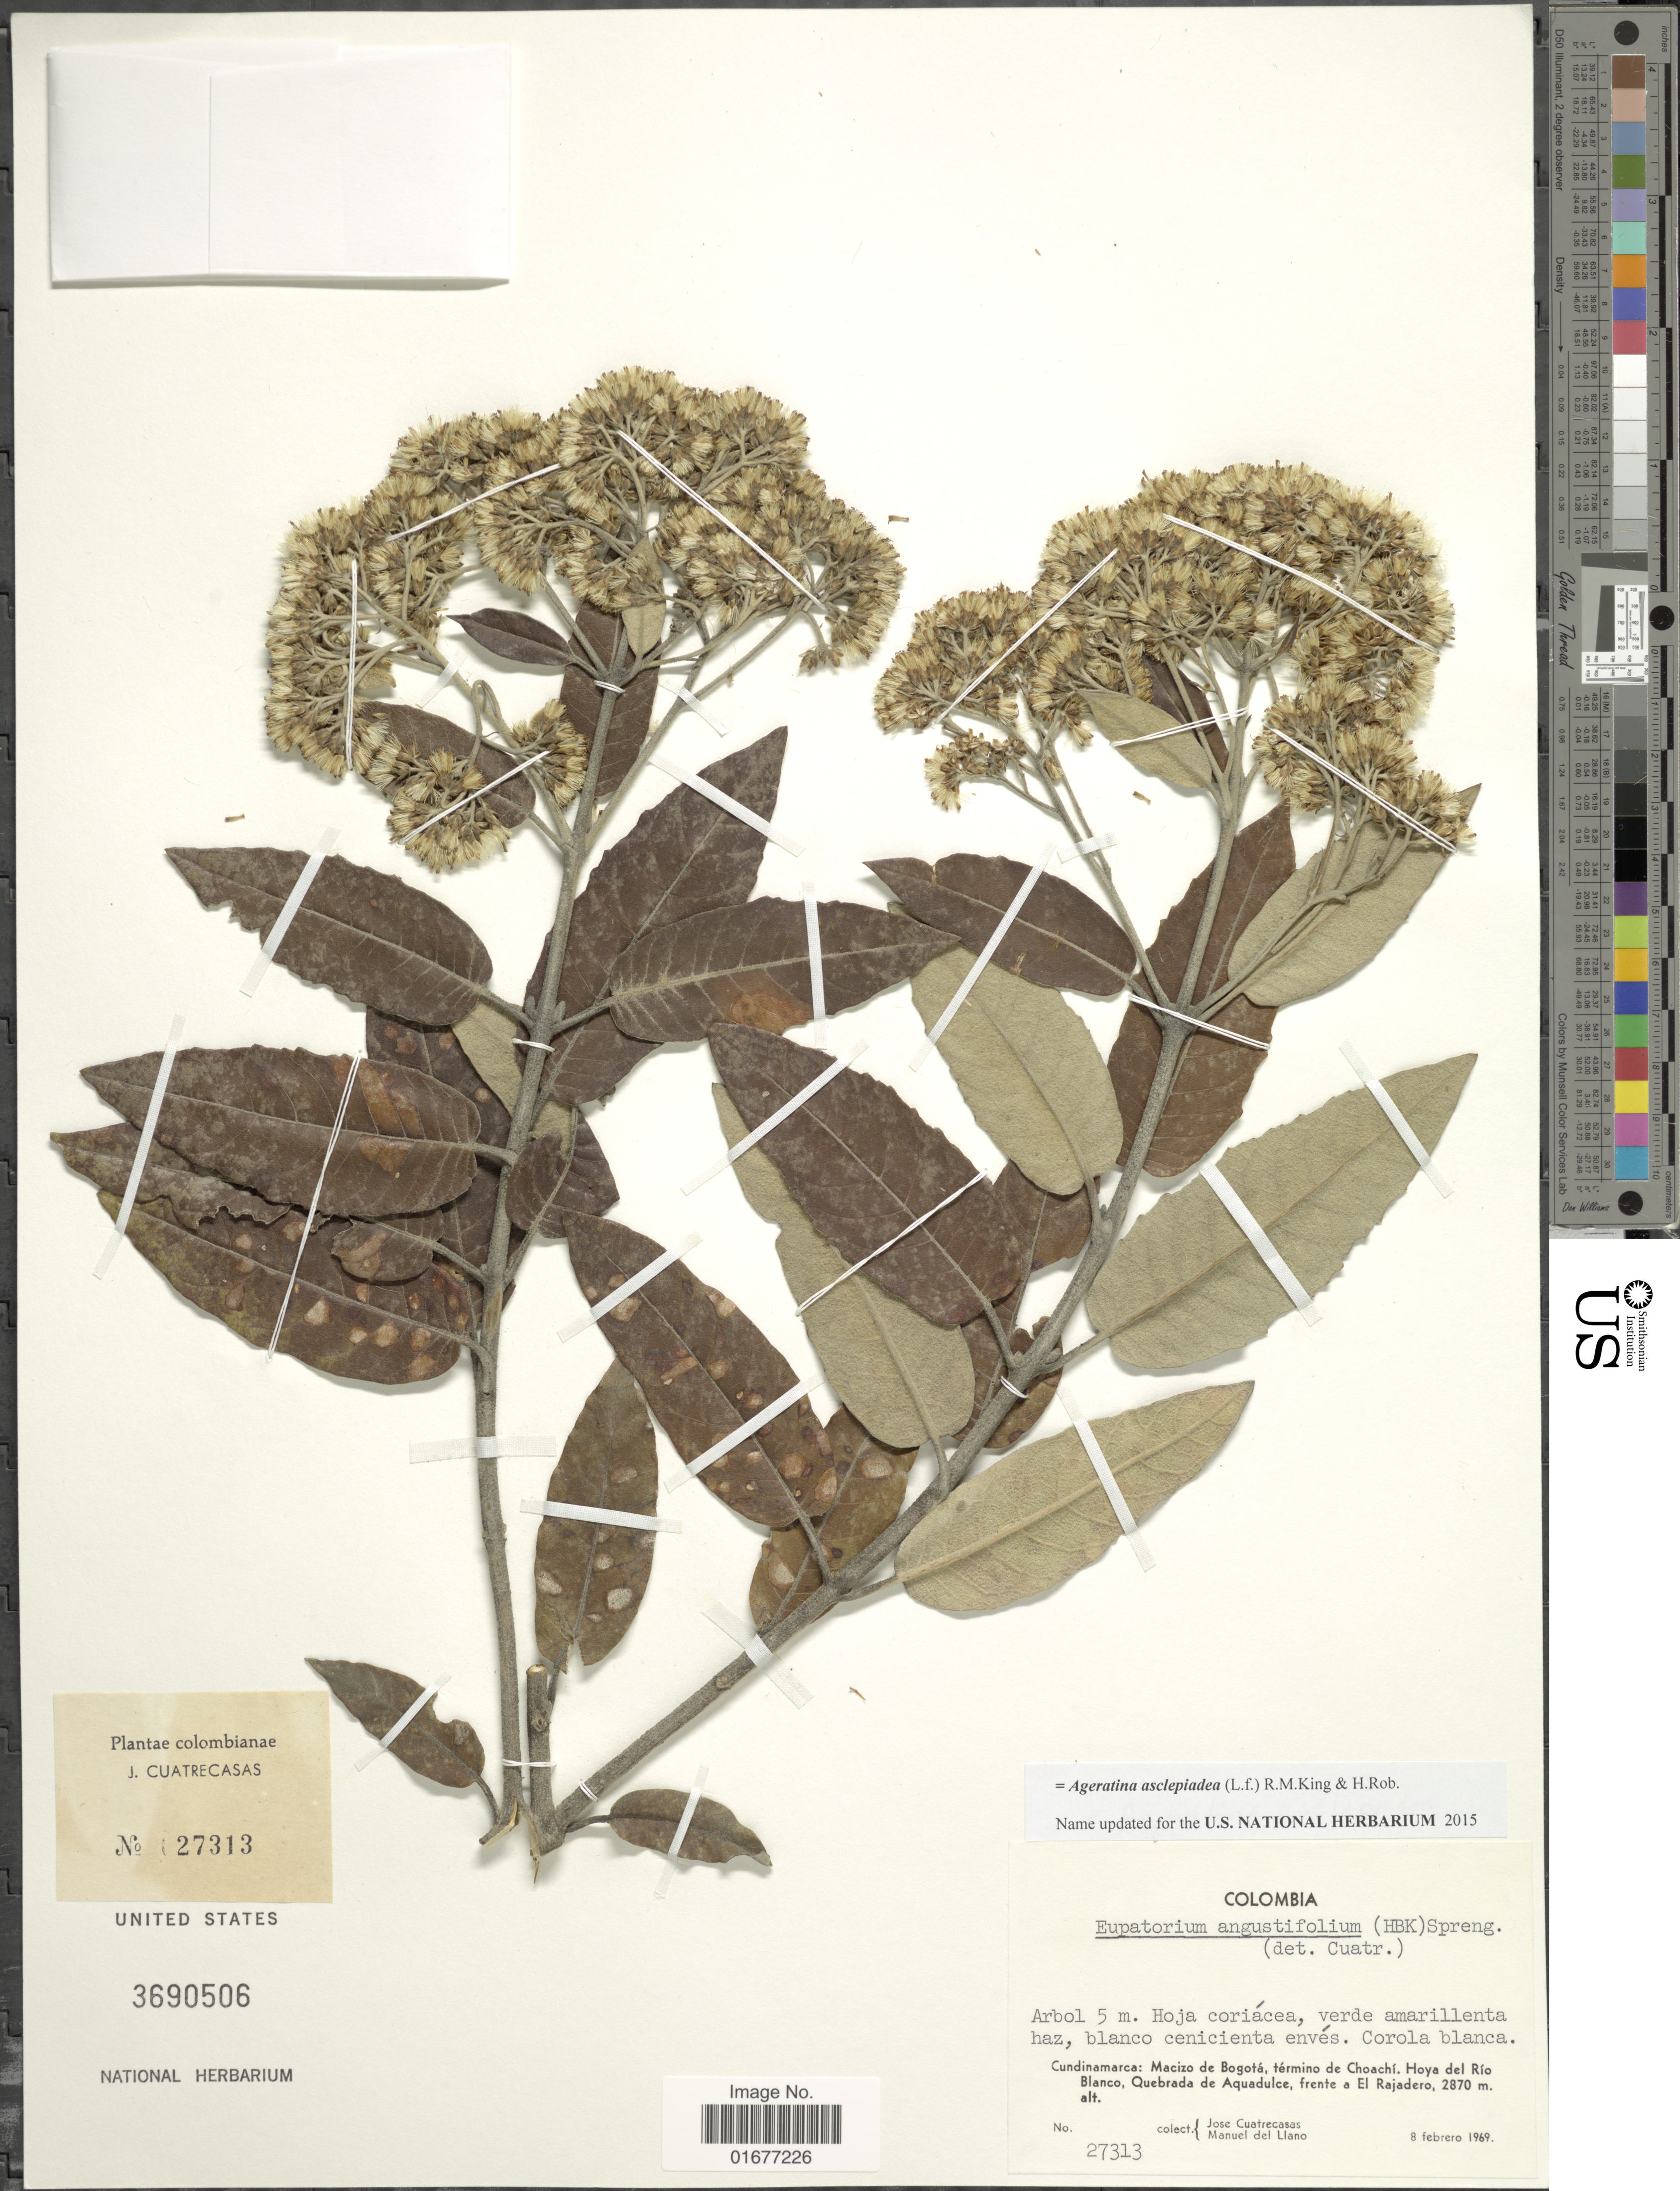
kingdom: Plantae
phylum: Tracheophyta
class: Magnoliopsida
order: Asterales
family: Asteraceae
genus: Ageratina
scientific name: Ageratina asclepiadea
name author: (L. f.) R.M. King & H. Rob.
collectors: J. Cuatrecasas & M. d. Llano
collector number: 27313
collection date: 1969-02-08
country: Colombia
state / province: Cundinamarca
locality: Cundinamarca: Macizo de Bogota, termindo de Choachi, Hoya del Rio Blanco, Quebrada de Aquadulce, frente a El Rajadero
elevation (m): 2870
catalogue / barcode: US 3690506